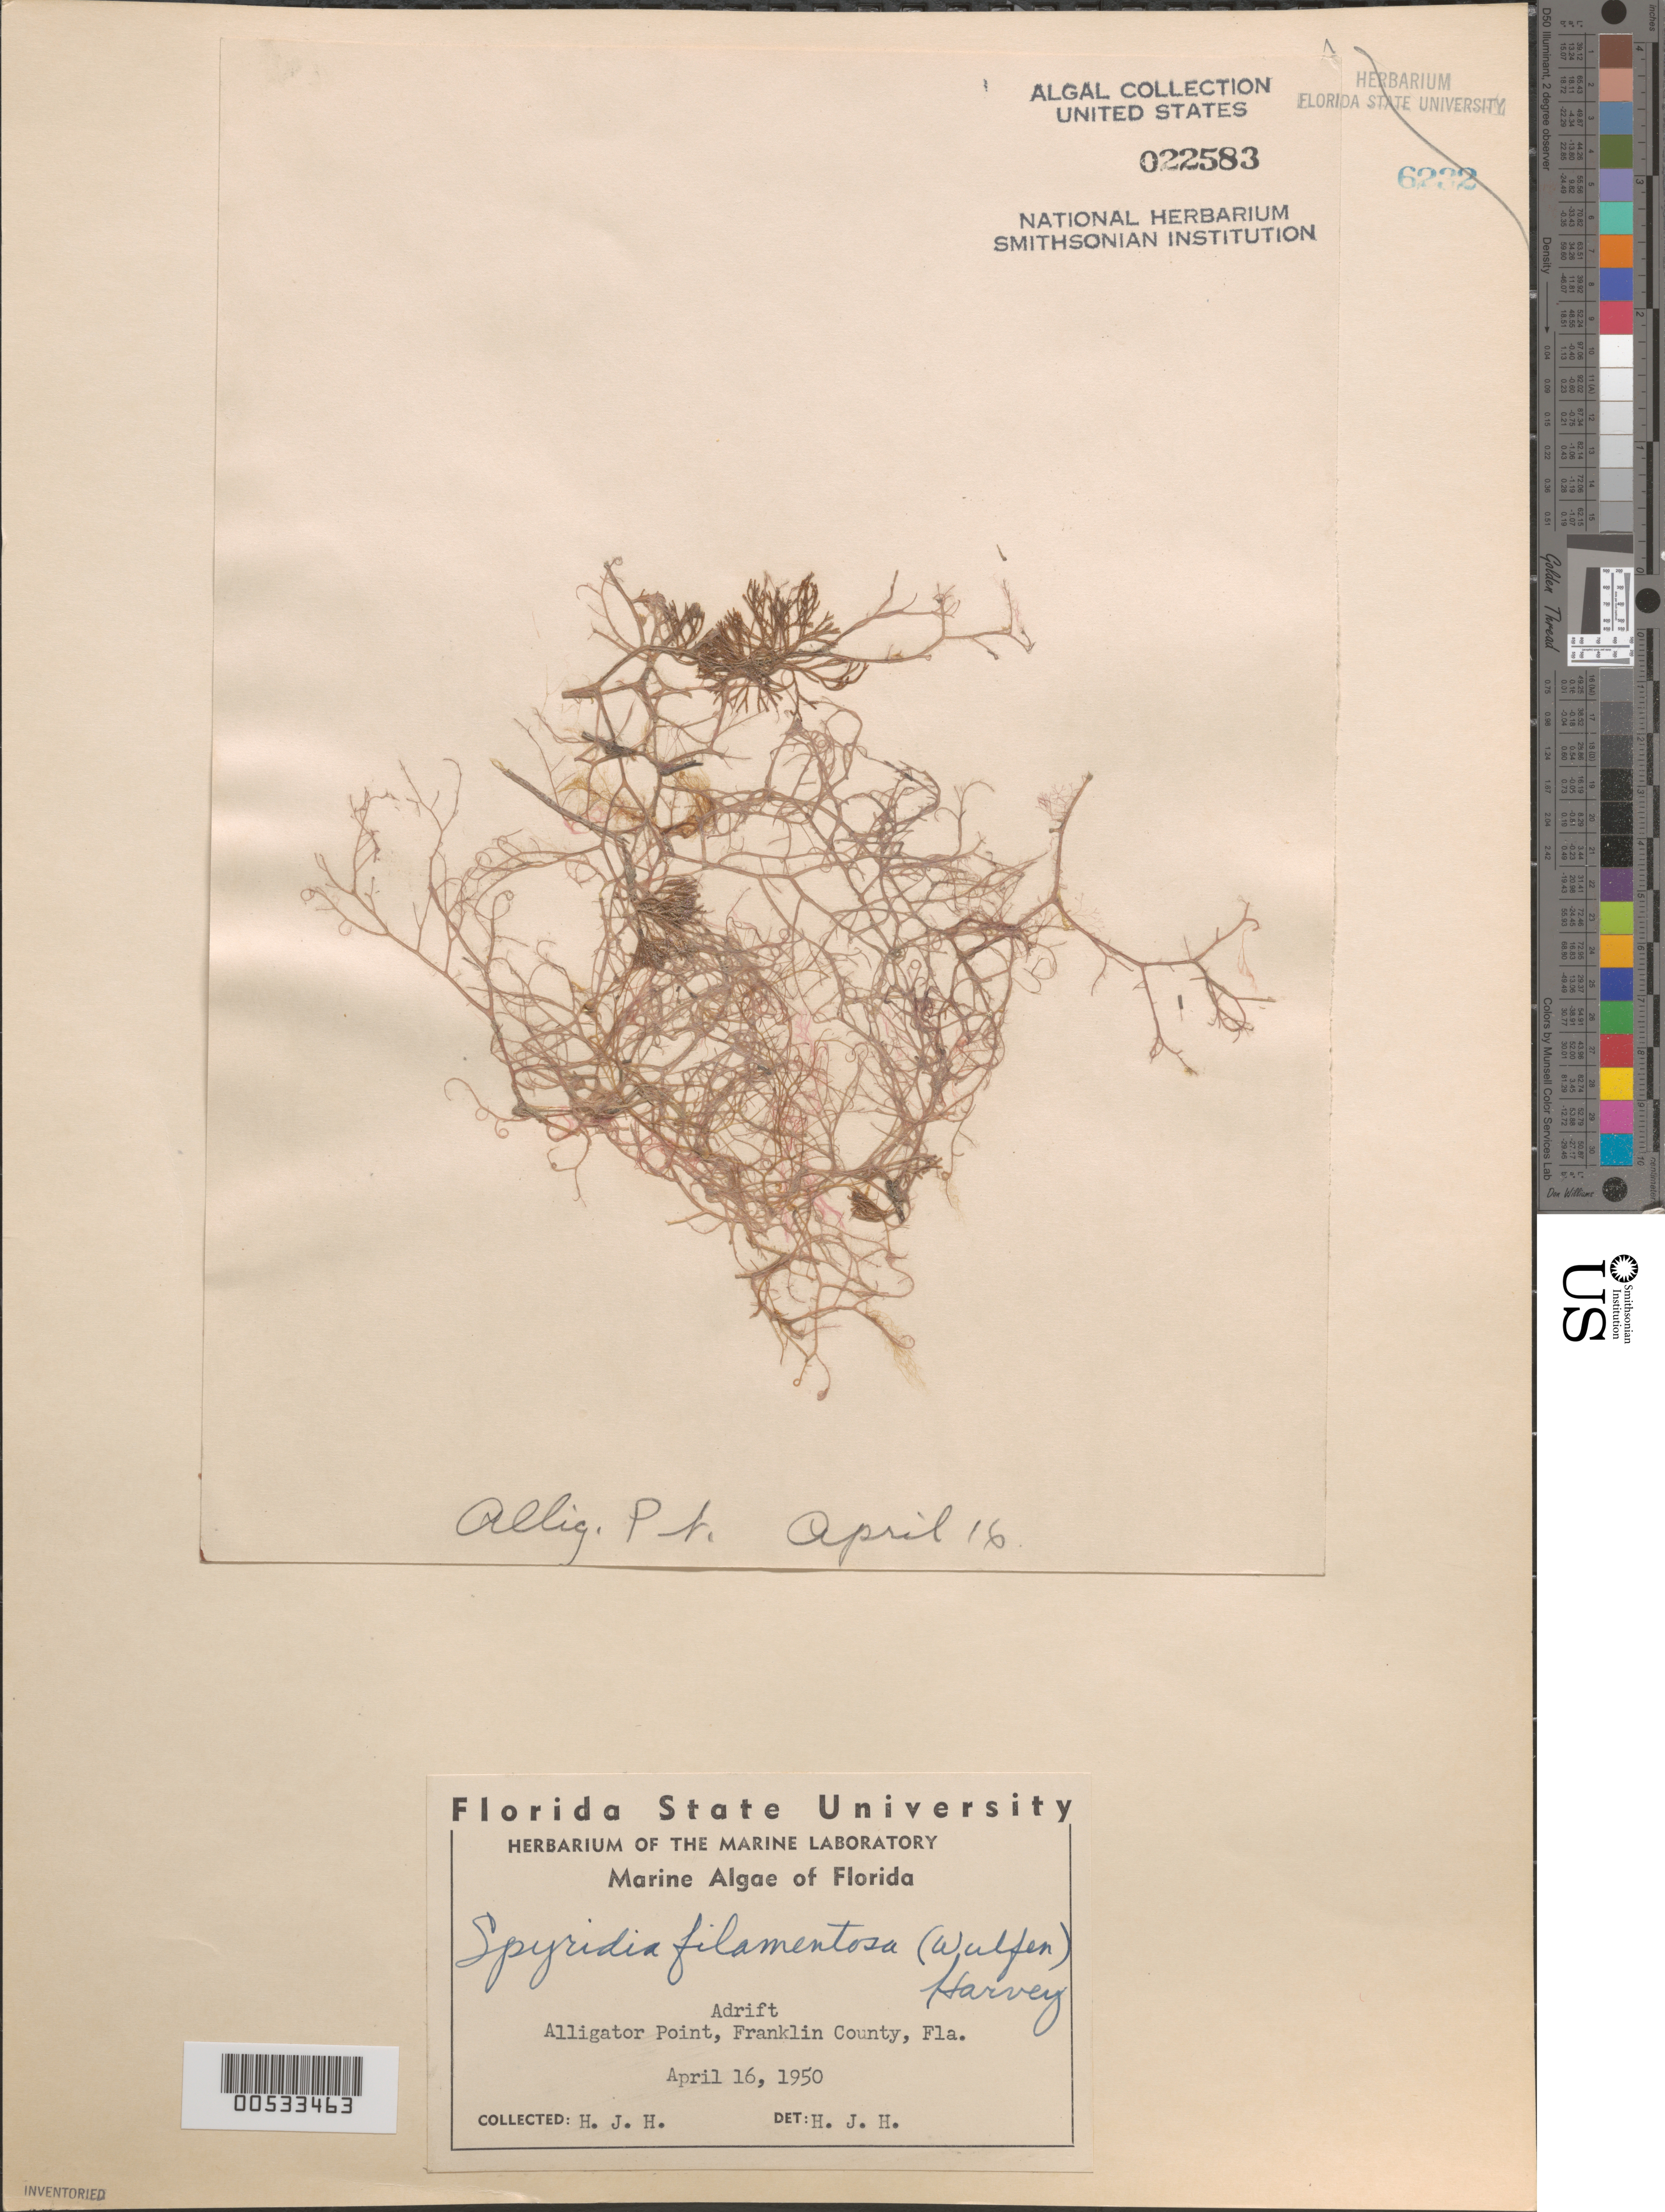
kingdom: Plantae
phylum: Rhodophyta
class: Florideophyceae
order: Ceramiales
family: Spyridiaceae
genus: Spyridia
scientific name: Spyridia filamentosa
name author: (Wulfen) Harv.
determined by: Humm, Harold J.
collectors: H. J. Humm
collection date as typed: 16 Apr 1950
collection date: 1950-04-16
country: United States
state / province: Florida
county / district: Franklin County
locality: Alligator Point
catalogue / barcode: US 22583